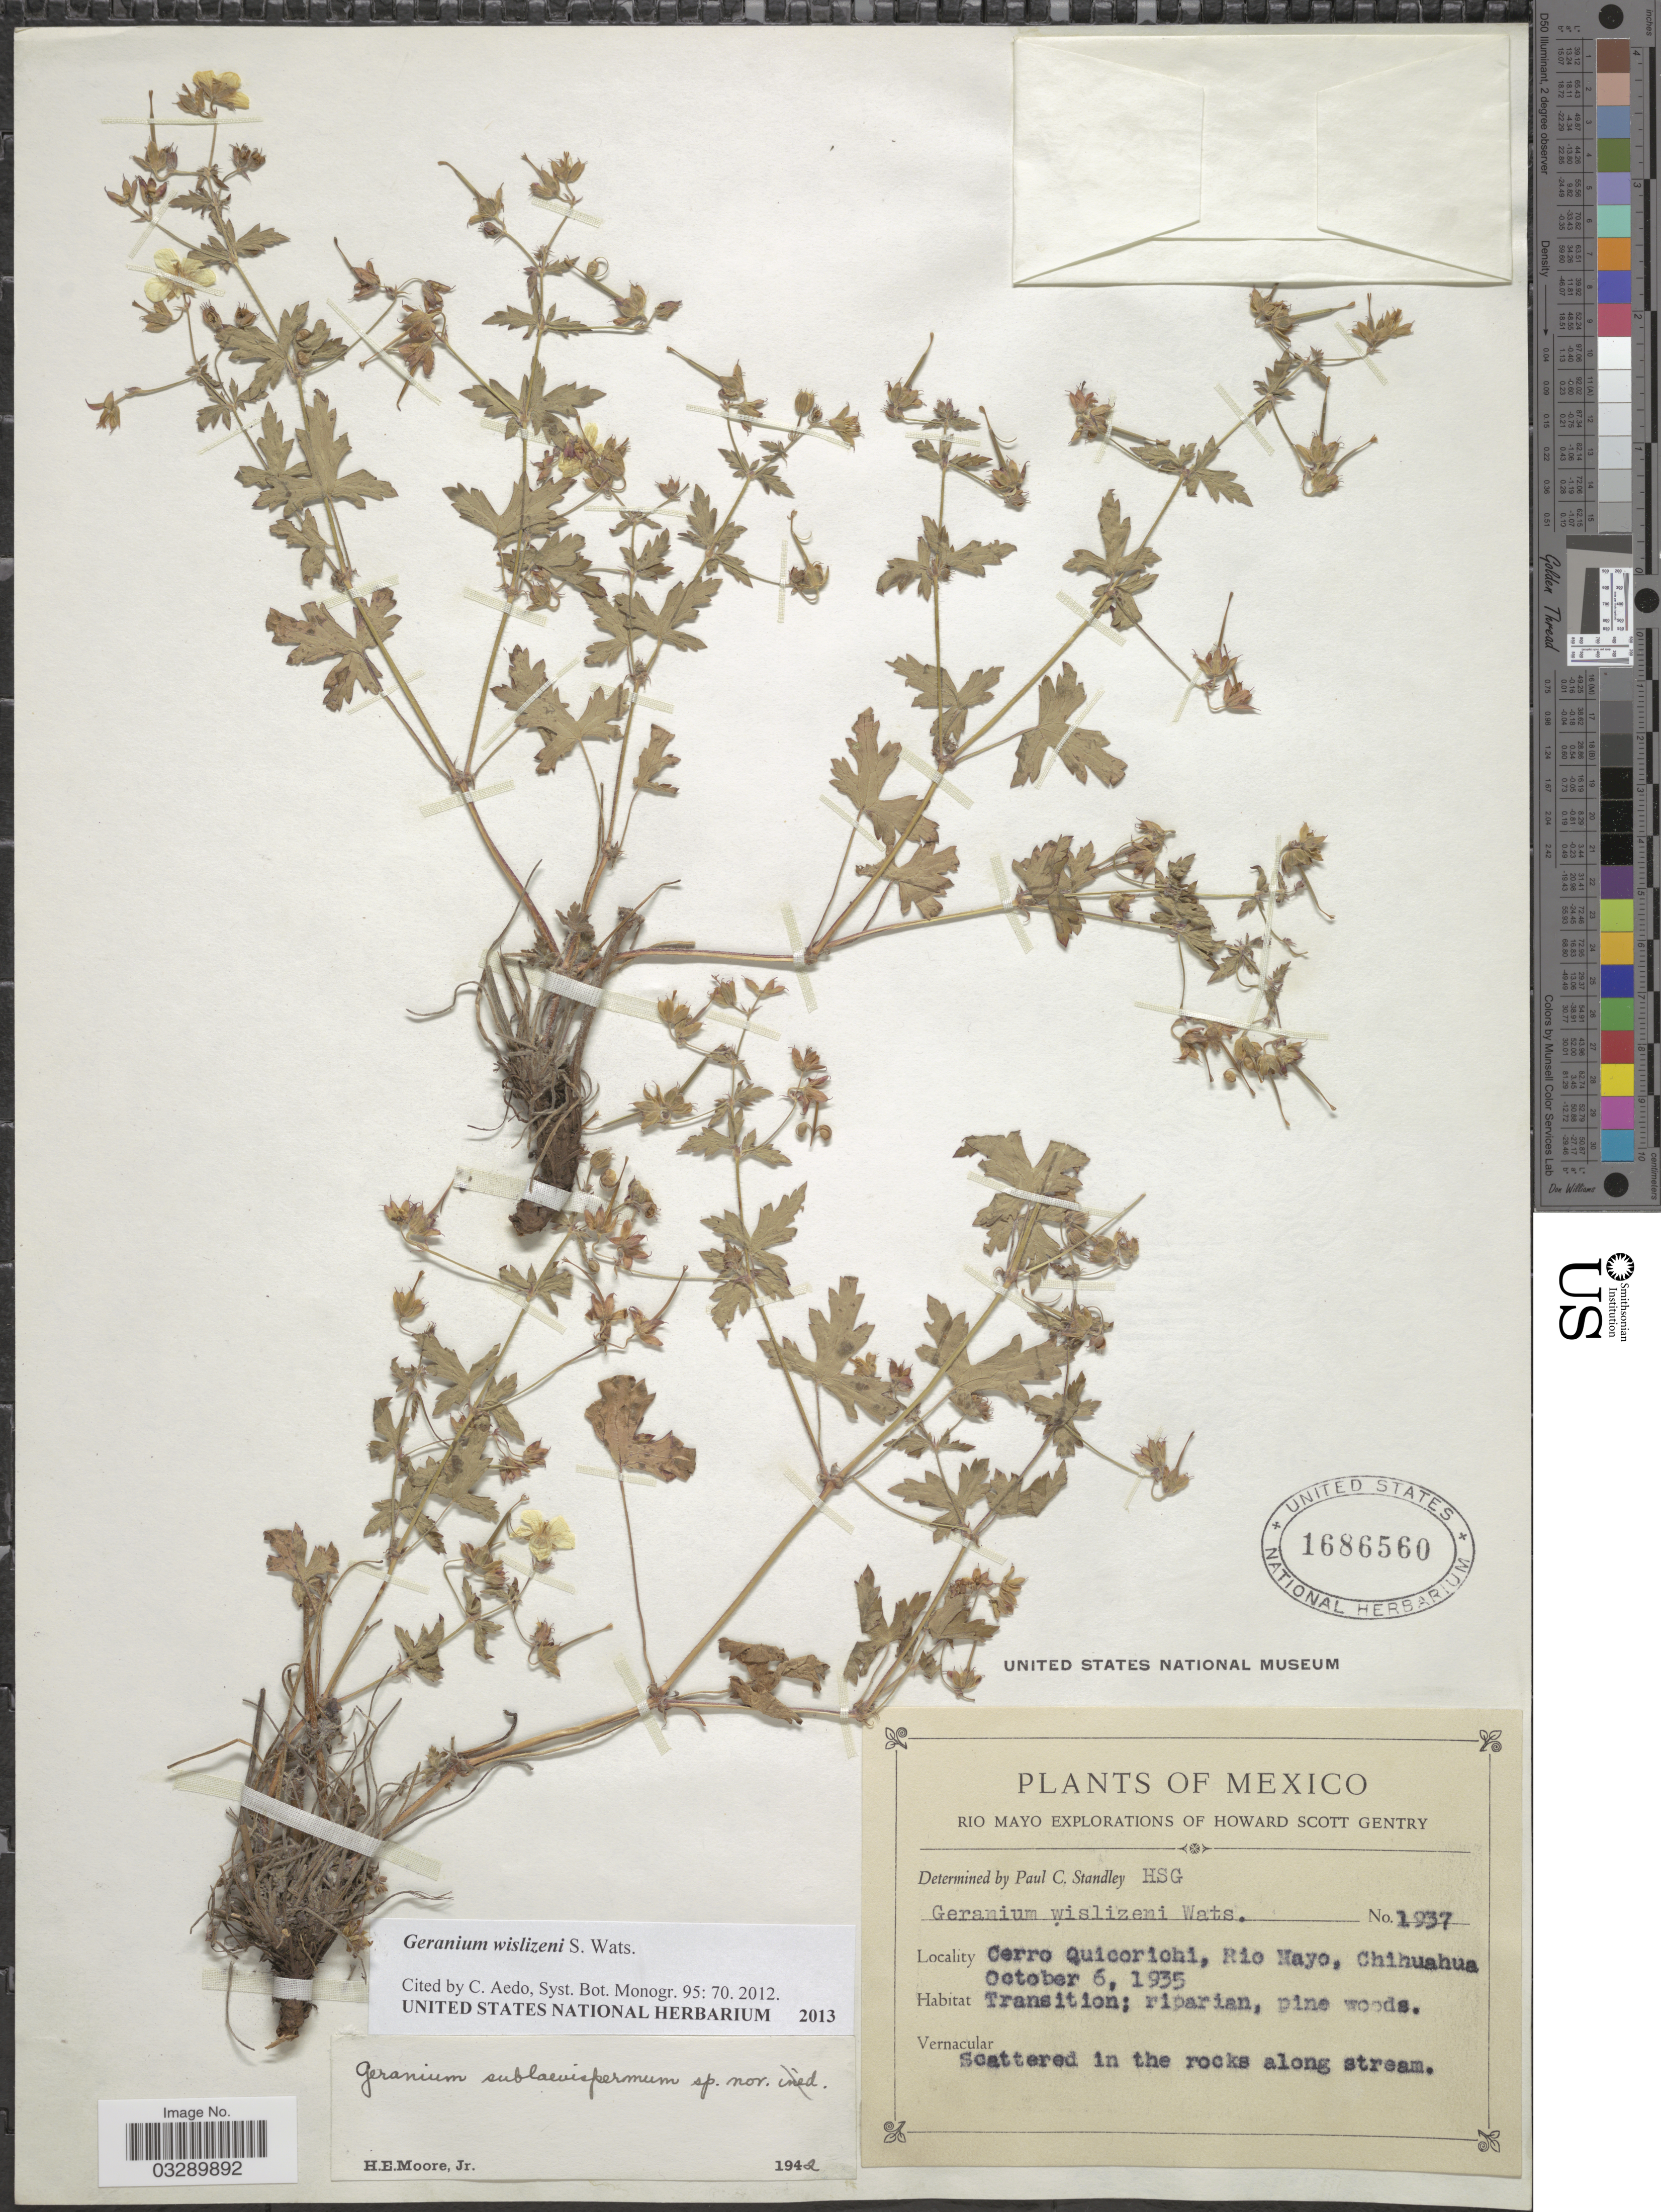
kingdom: Plantae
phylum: Tracheophyta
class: Magnoliopsida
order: Geraniales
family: Geraniaceae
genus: Geranium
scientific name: Geranium wislizeni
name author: S. Watson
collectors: H. S. Gentry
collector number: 1937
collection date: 1935-10-06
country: Mexico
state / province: Chihuahua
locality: Cerro Quicorichi, Rio Mayo.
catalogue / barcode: US 1686560